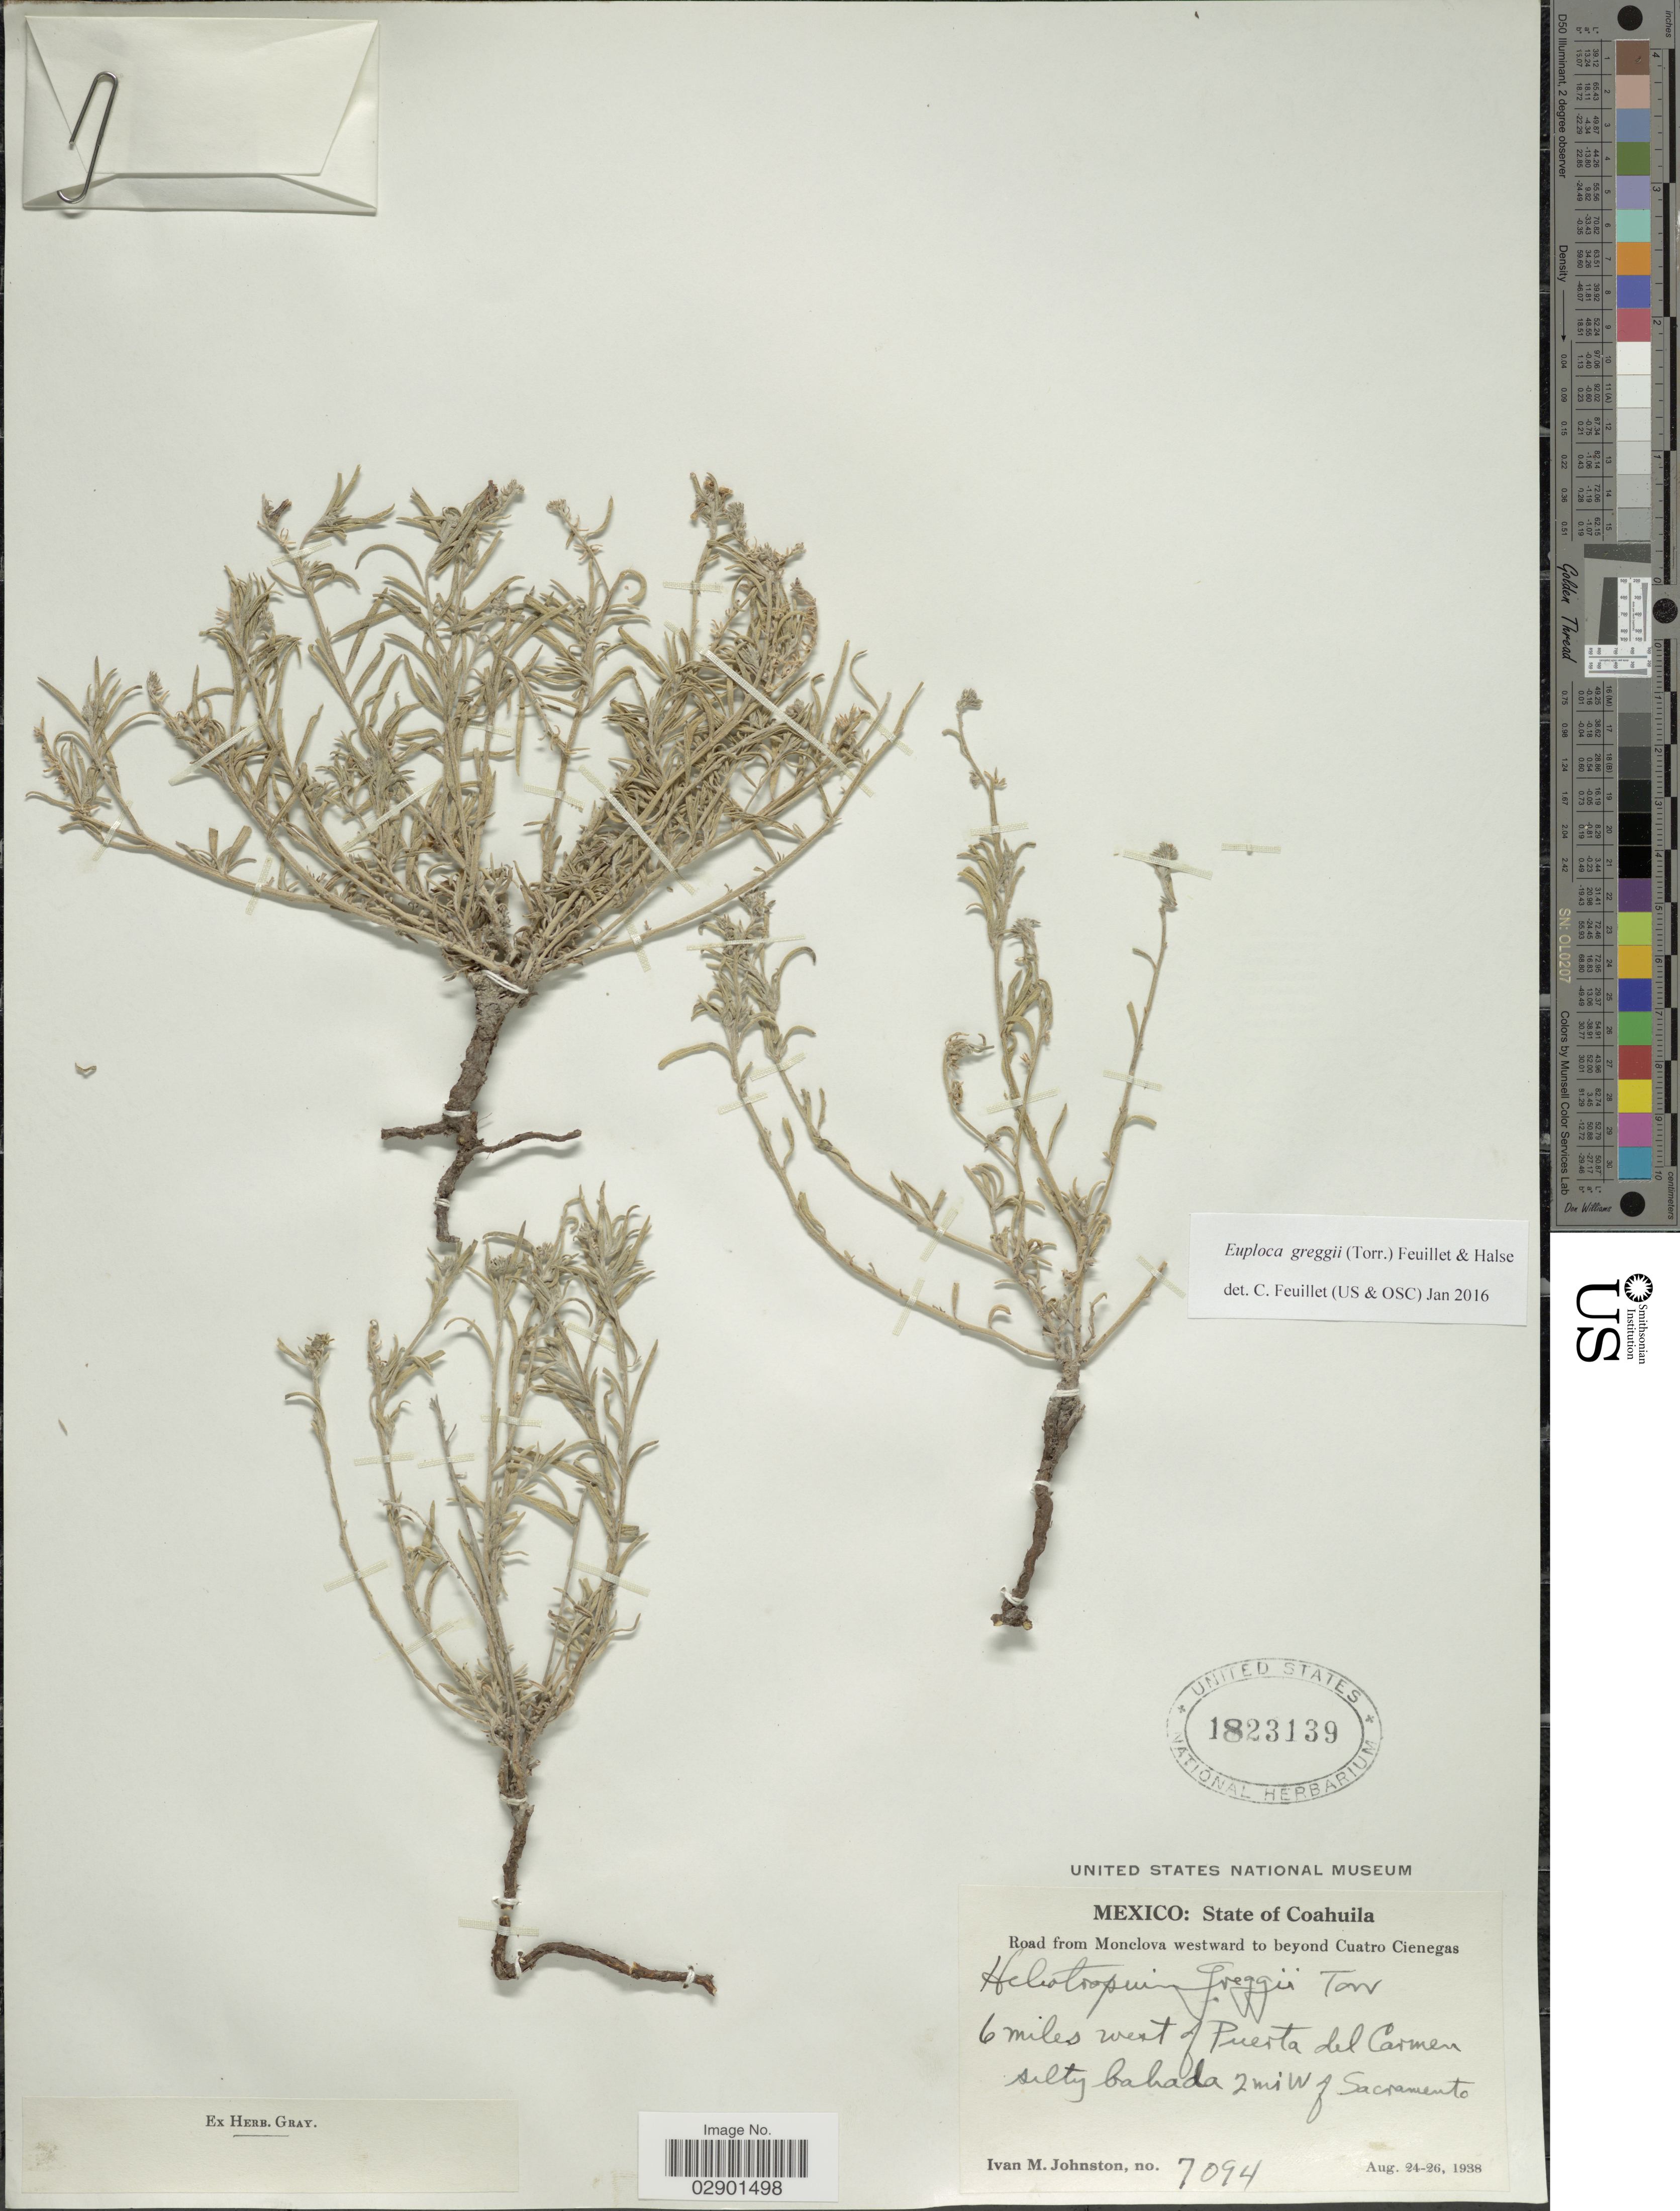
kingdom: Plantae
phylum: Tracheophyta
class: Magnoliopsida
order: Boraginales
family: Heliotropiaceae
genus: Euploca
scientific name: Euploca greggii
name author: (Torr.) Feuillet & Halse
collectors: I.M. Johnston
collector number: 7094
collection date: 1938-08-24/1938-08-26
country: Mexico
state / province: Coahuila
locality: Road from Monclova westward to beyond Cuatro Cienegas. 6 miles west of Puerta del Carmen. Silty bohada 2 mi W of Sacramento.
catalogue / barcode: US 1823139